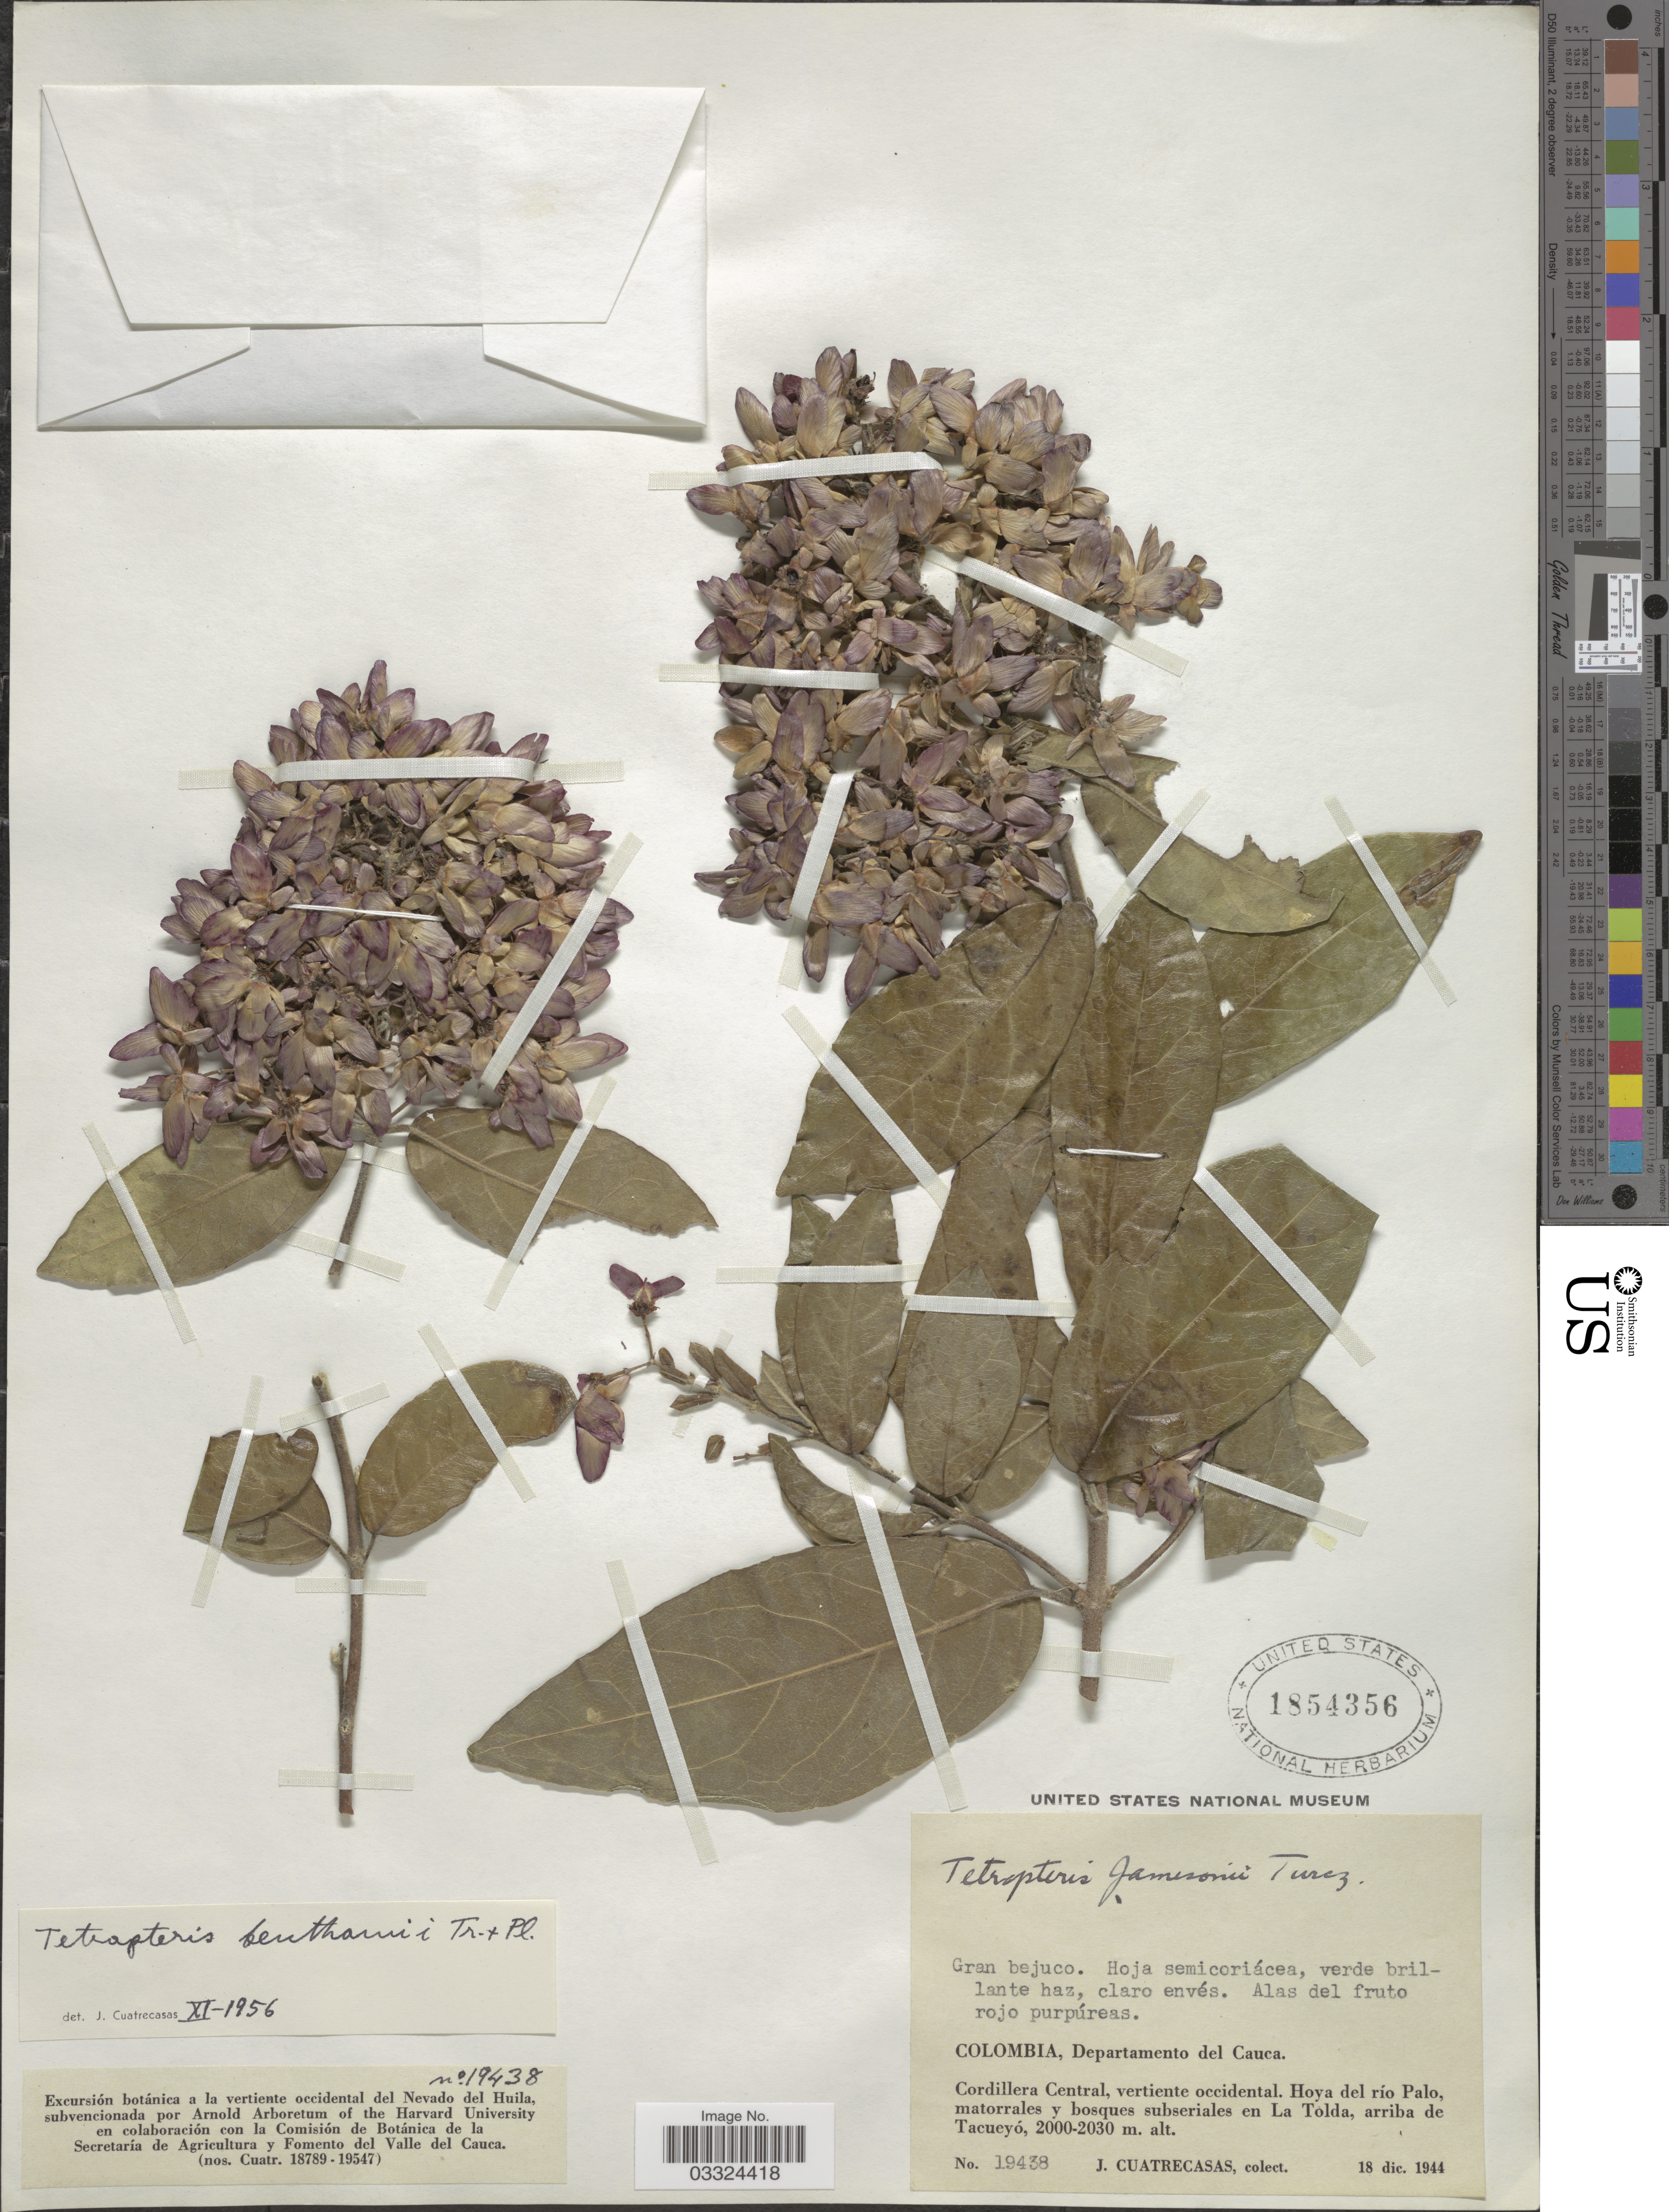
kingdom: Plantae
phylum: Tracheophyta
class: Magnoliopsida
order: Malpighiales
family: Malpighiaceae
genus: Tetrapterys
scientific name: Tetrapterys benthamii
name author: Triana & Planch.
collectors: J. Cuatrecasas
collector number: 19438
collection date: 1944-12-18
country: Colombia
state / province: Cauca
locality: Departamento del Cauca. Cordillera Central, vertiente occidental. Hoya del río Palo, matorrales y bosques subseriales en La Tolda, arriba de Tacueyó.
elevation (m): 2000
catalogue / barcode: US 1854356